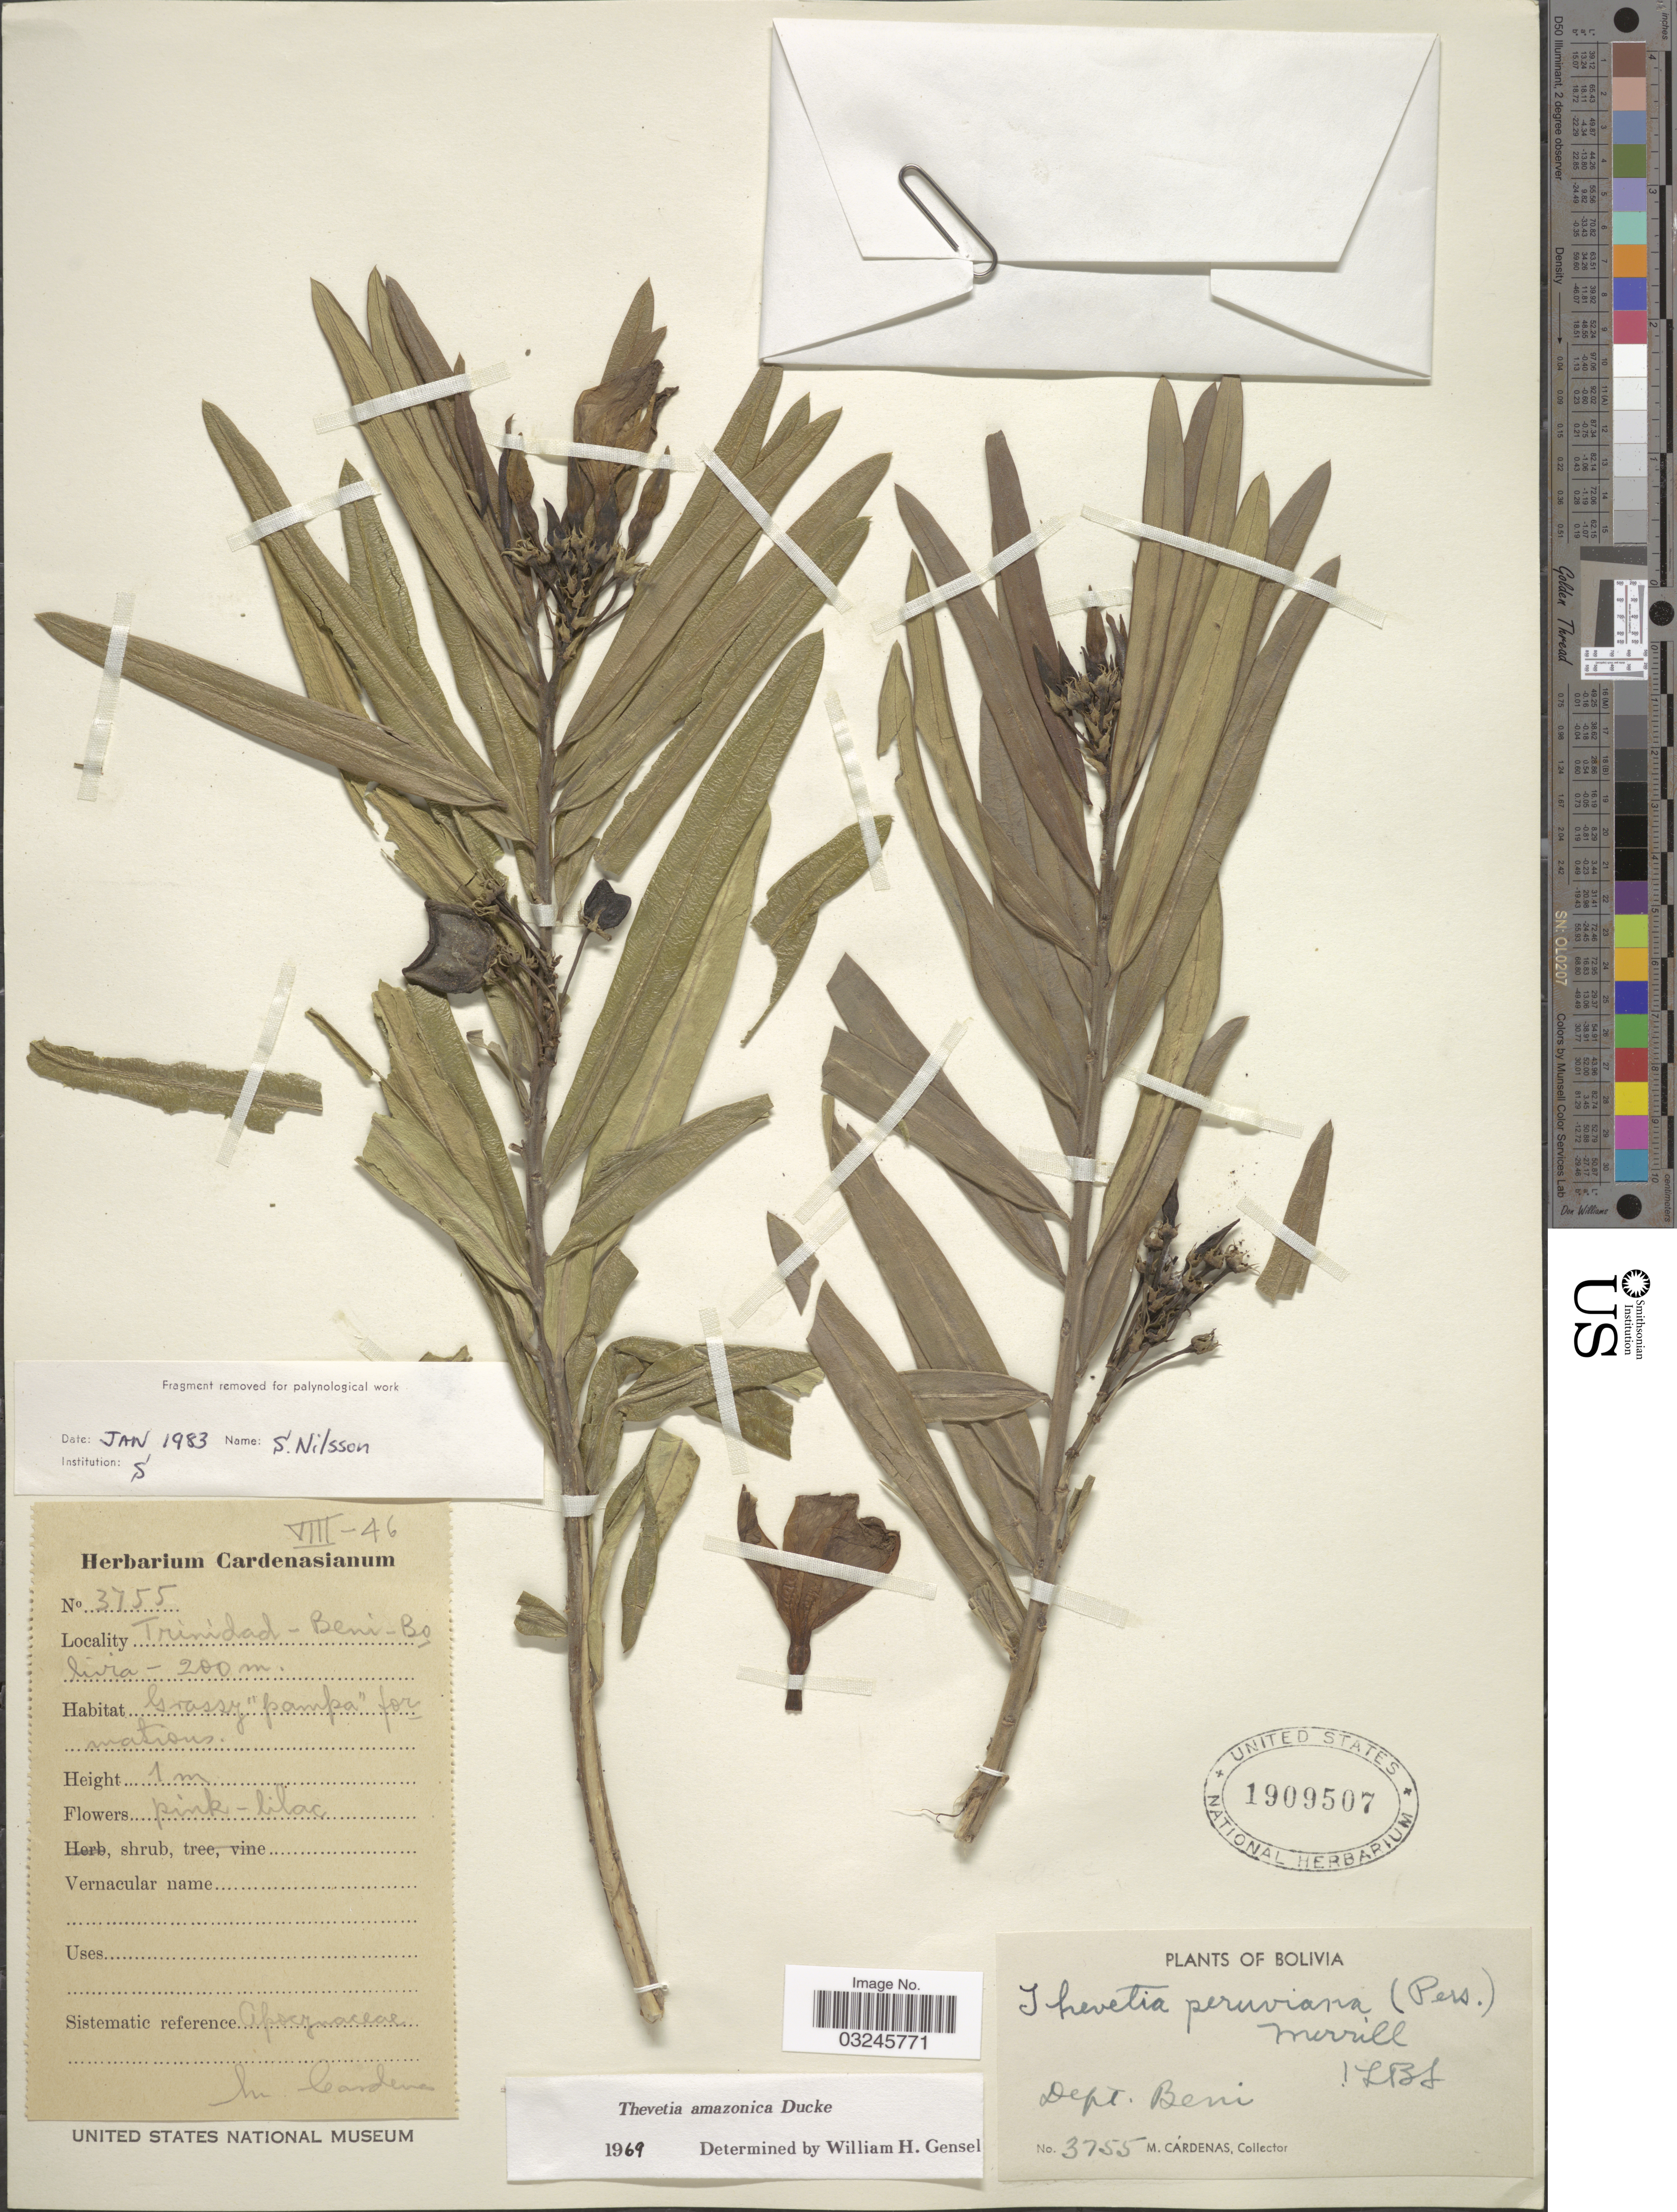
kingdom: Plantae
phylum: Tracheophyta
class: Magnoliopsida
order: Gentianales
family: Apocynaceae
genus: Thevetia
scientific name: Thevetia amazonica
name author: Ducke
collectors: M. Cárdenas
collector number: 3755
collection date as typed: Transcribed d/m/y: /8/46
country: Bolivia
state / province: Beni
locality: Trinidad, Beni.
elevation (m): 200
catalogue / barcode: US 1909507